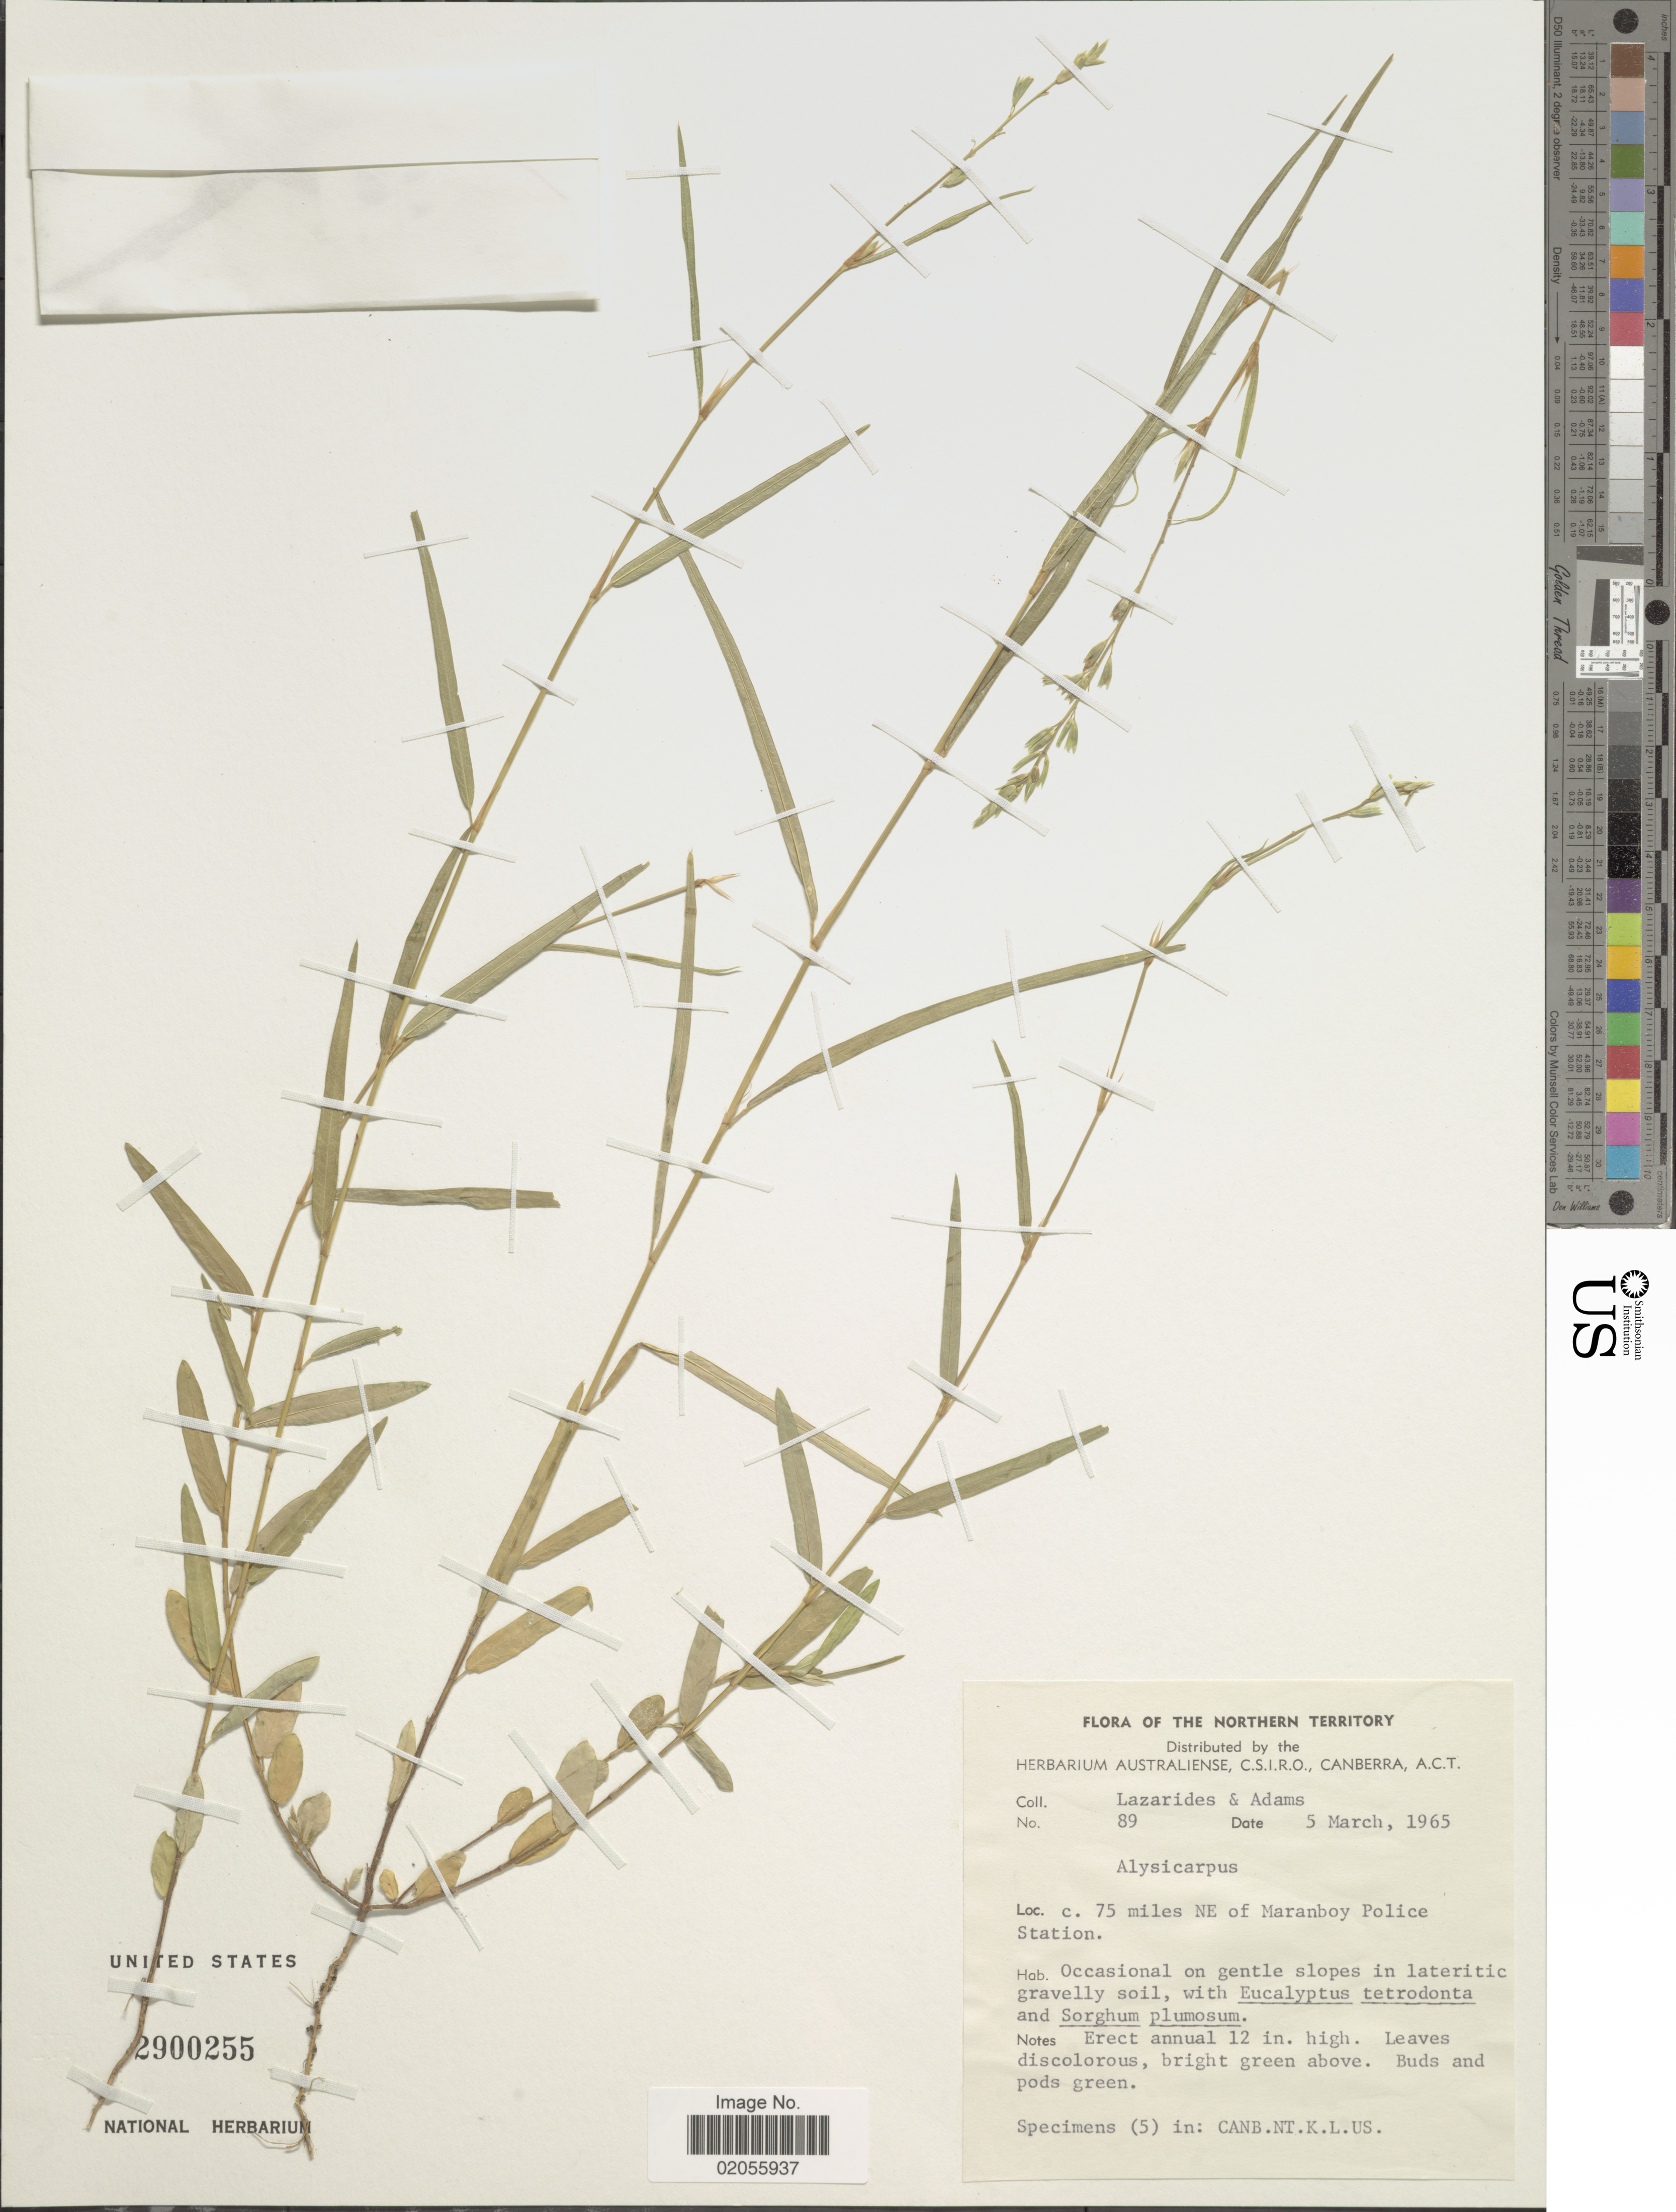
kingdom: Plantae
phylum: Tracheophyta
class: Magnoliopsida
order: Fabales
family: Fabaceae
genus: Alysicarpus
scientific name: Alysicarpus sp.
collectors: M. Lazarides & Adams, --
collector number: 89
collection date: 1965-03-05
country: Australia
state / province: Northern Territory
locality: C. 75 miles NE of Maranboy Police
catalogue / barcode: US 2900255